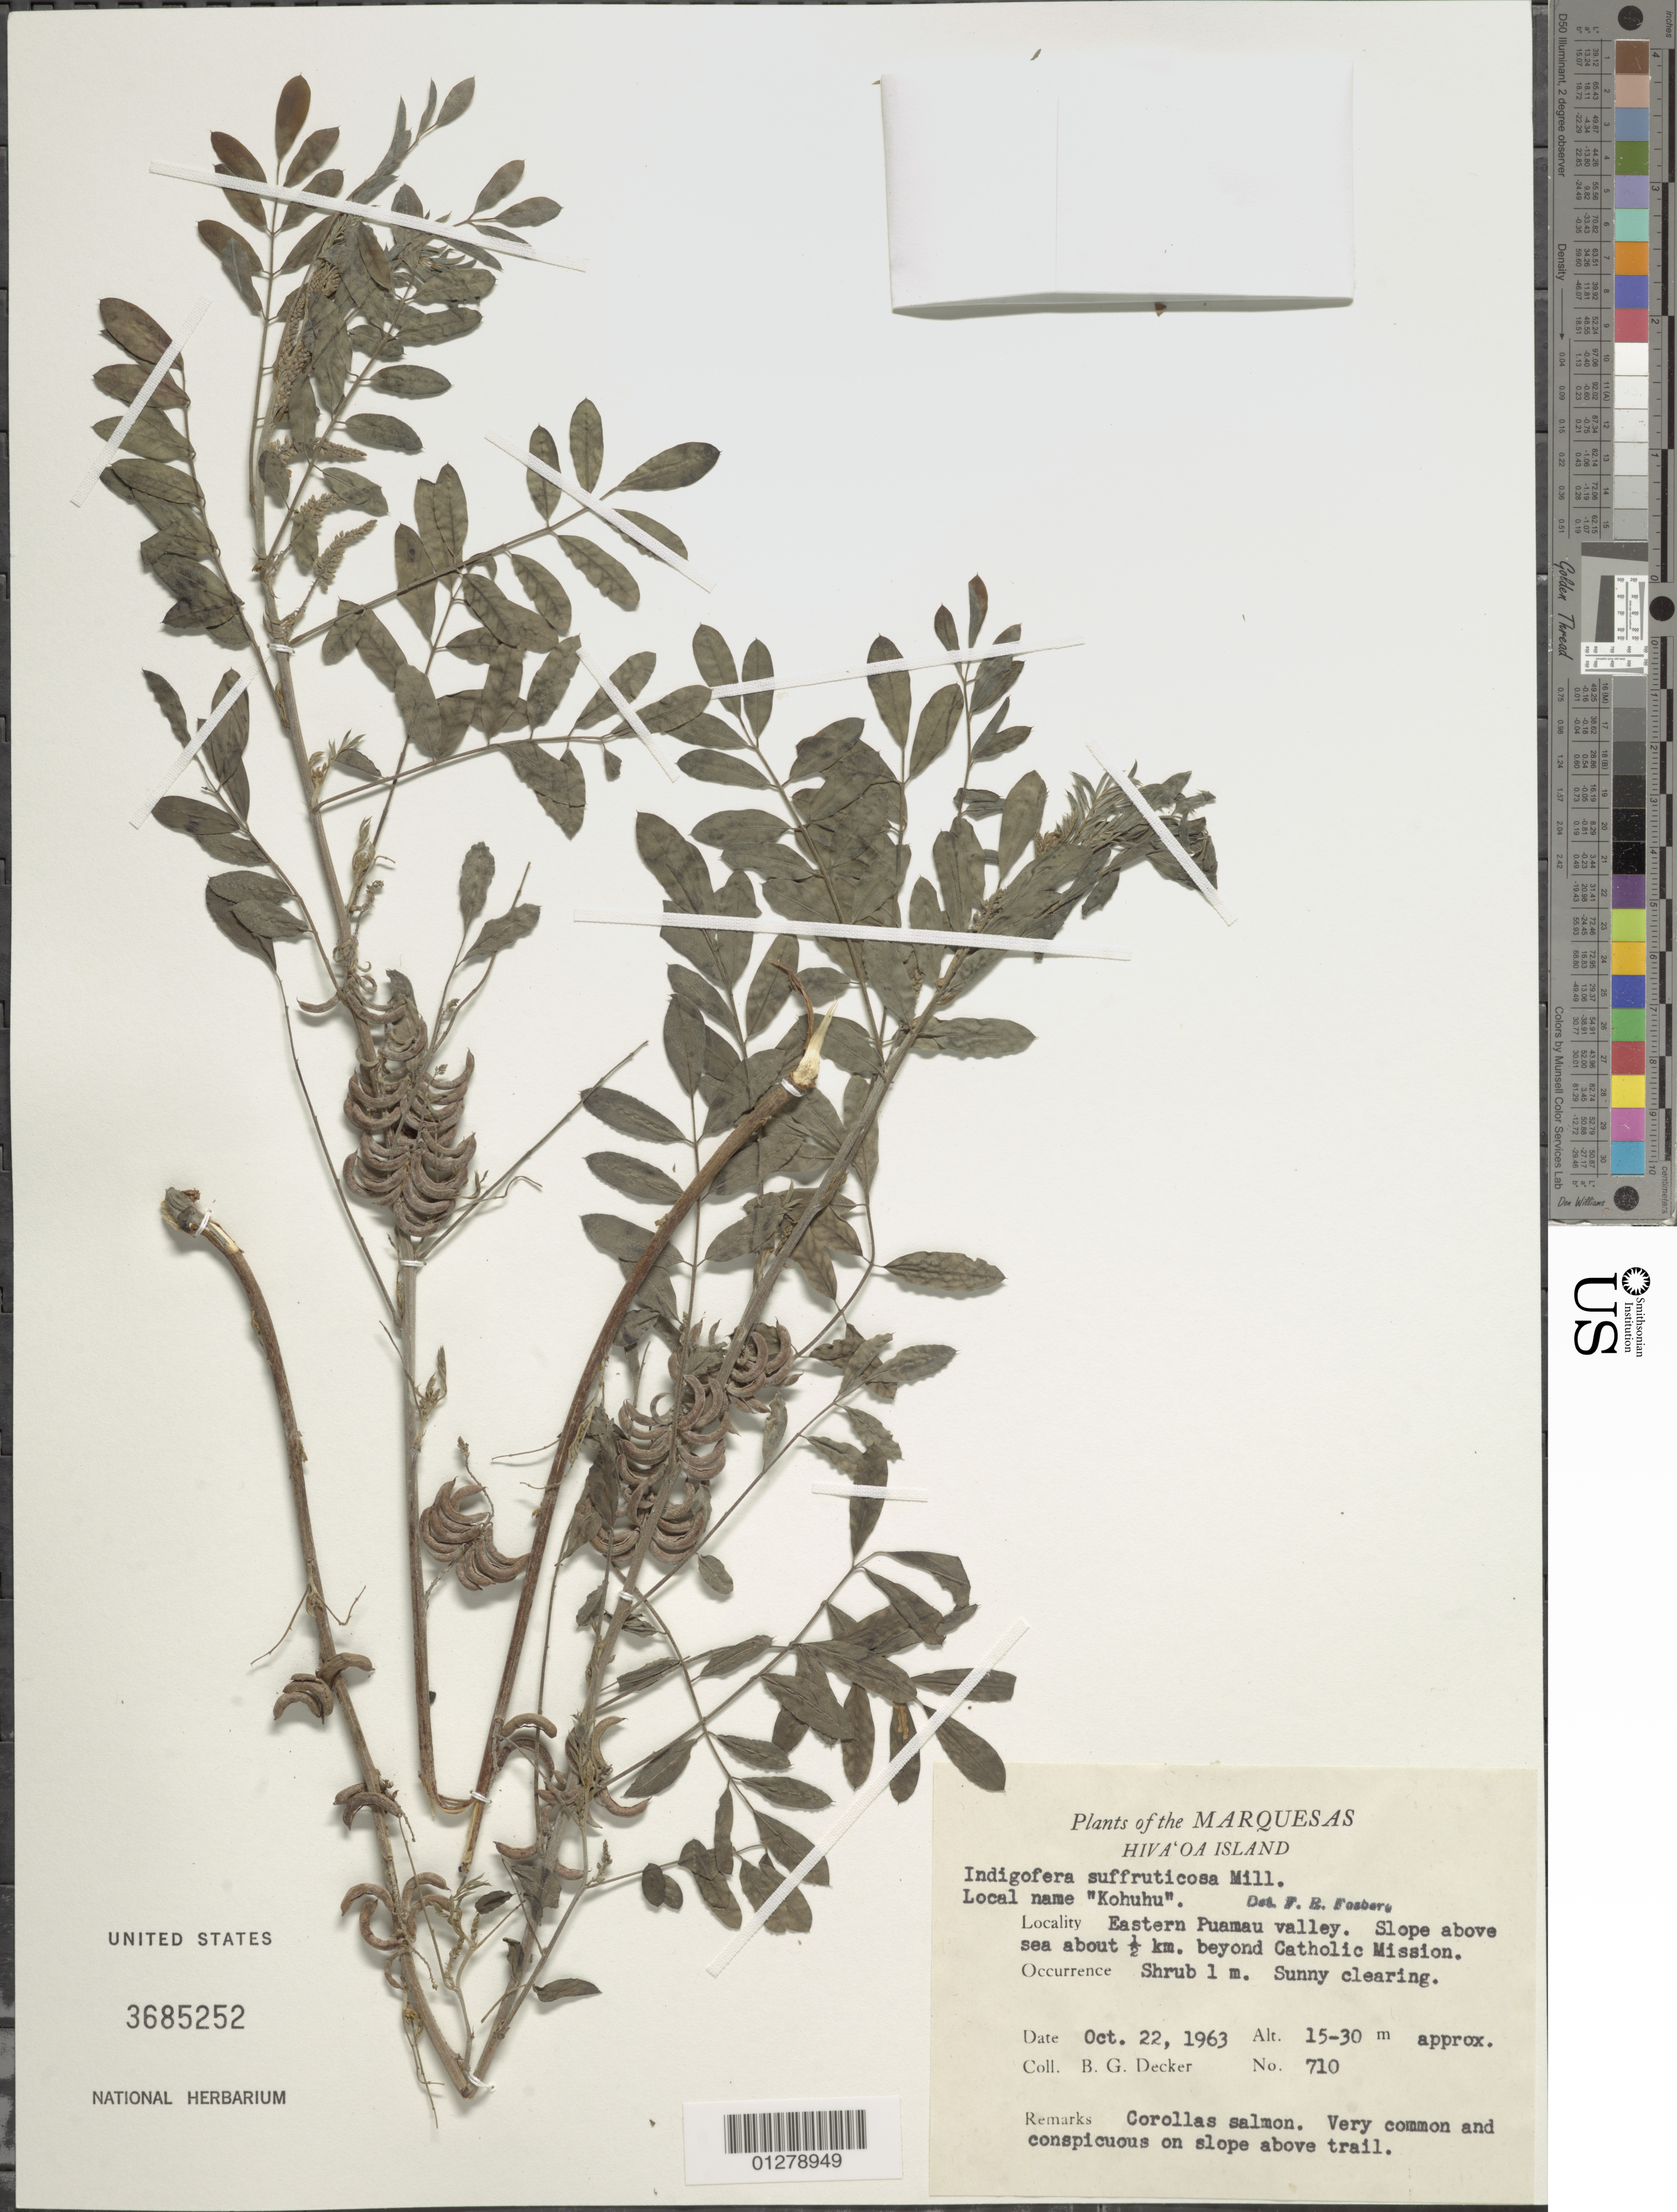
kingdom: Plantae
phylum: Tracheophyta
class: Magnoliopsida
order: Fabales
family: Fabaceae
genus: Indigofera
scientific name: Indigofera suffruticosa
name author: Mill.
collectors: B. G. Decker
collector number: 710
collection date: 1963-10-22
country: French Polynesia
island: Hiva Oa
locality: E Puamau Valley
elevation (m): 15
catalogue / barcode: US 3685252